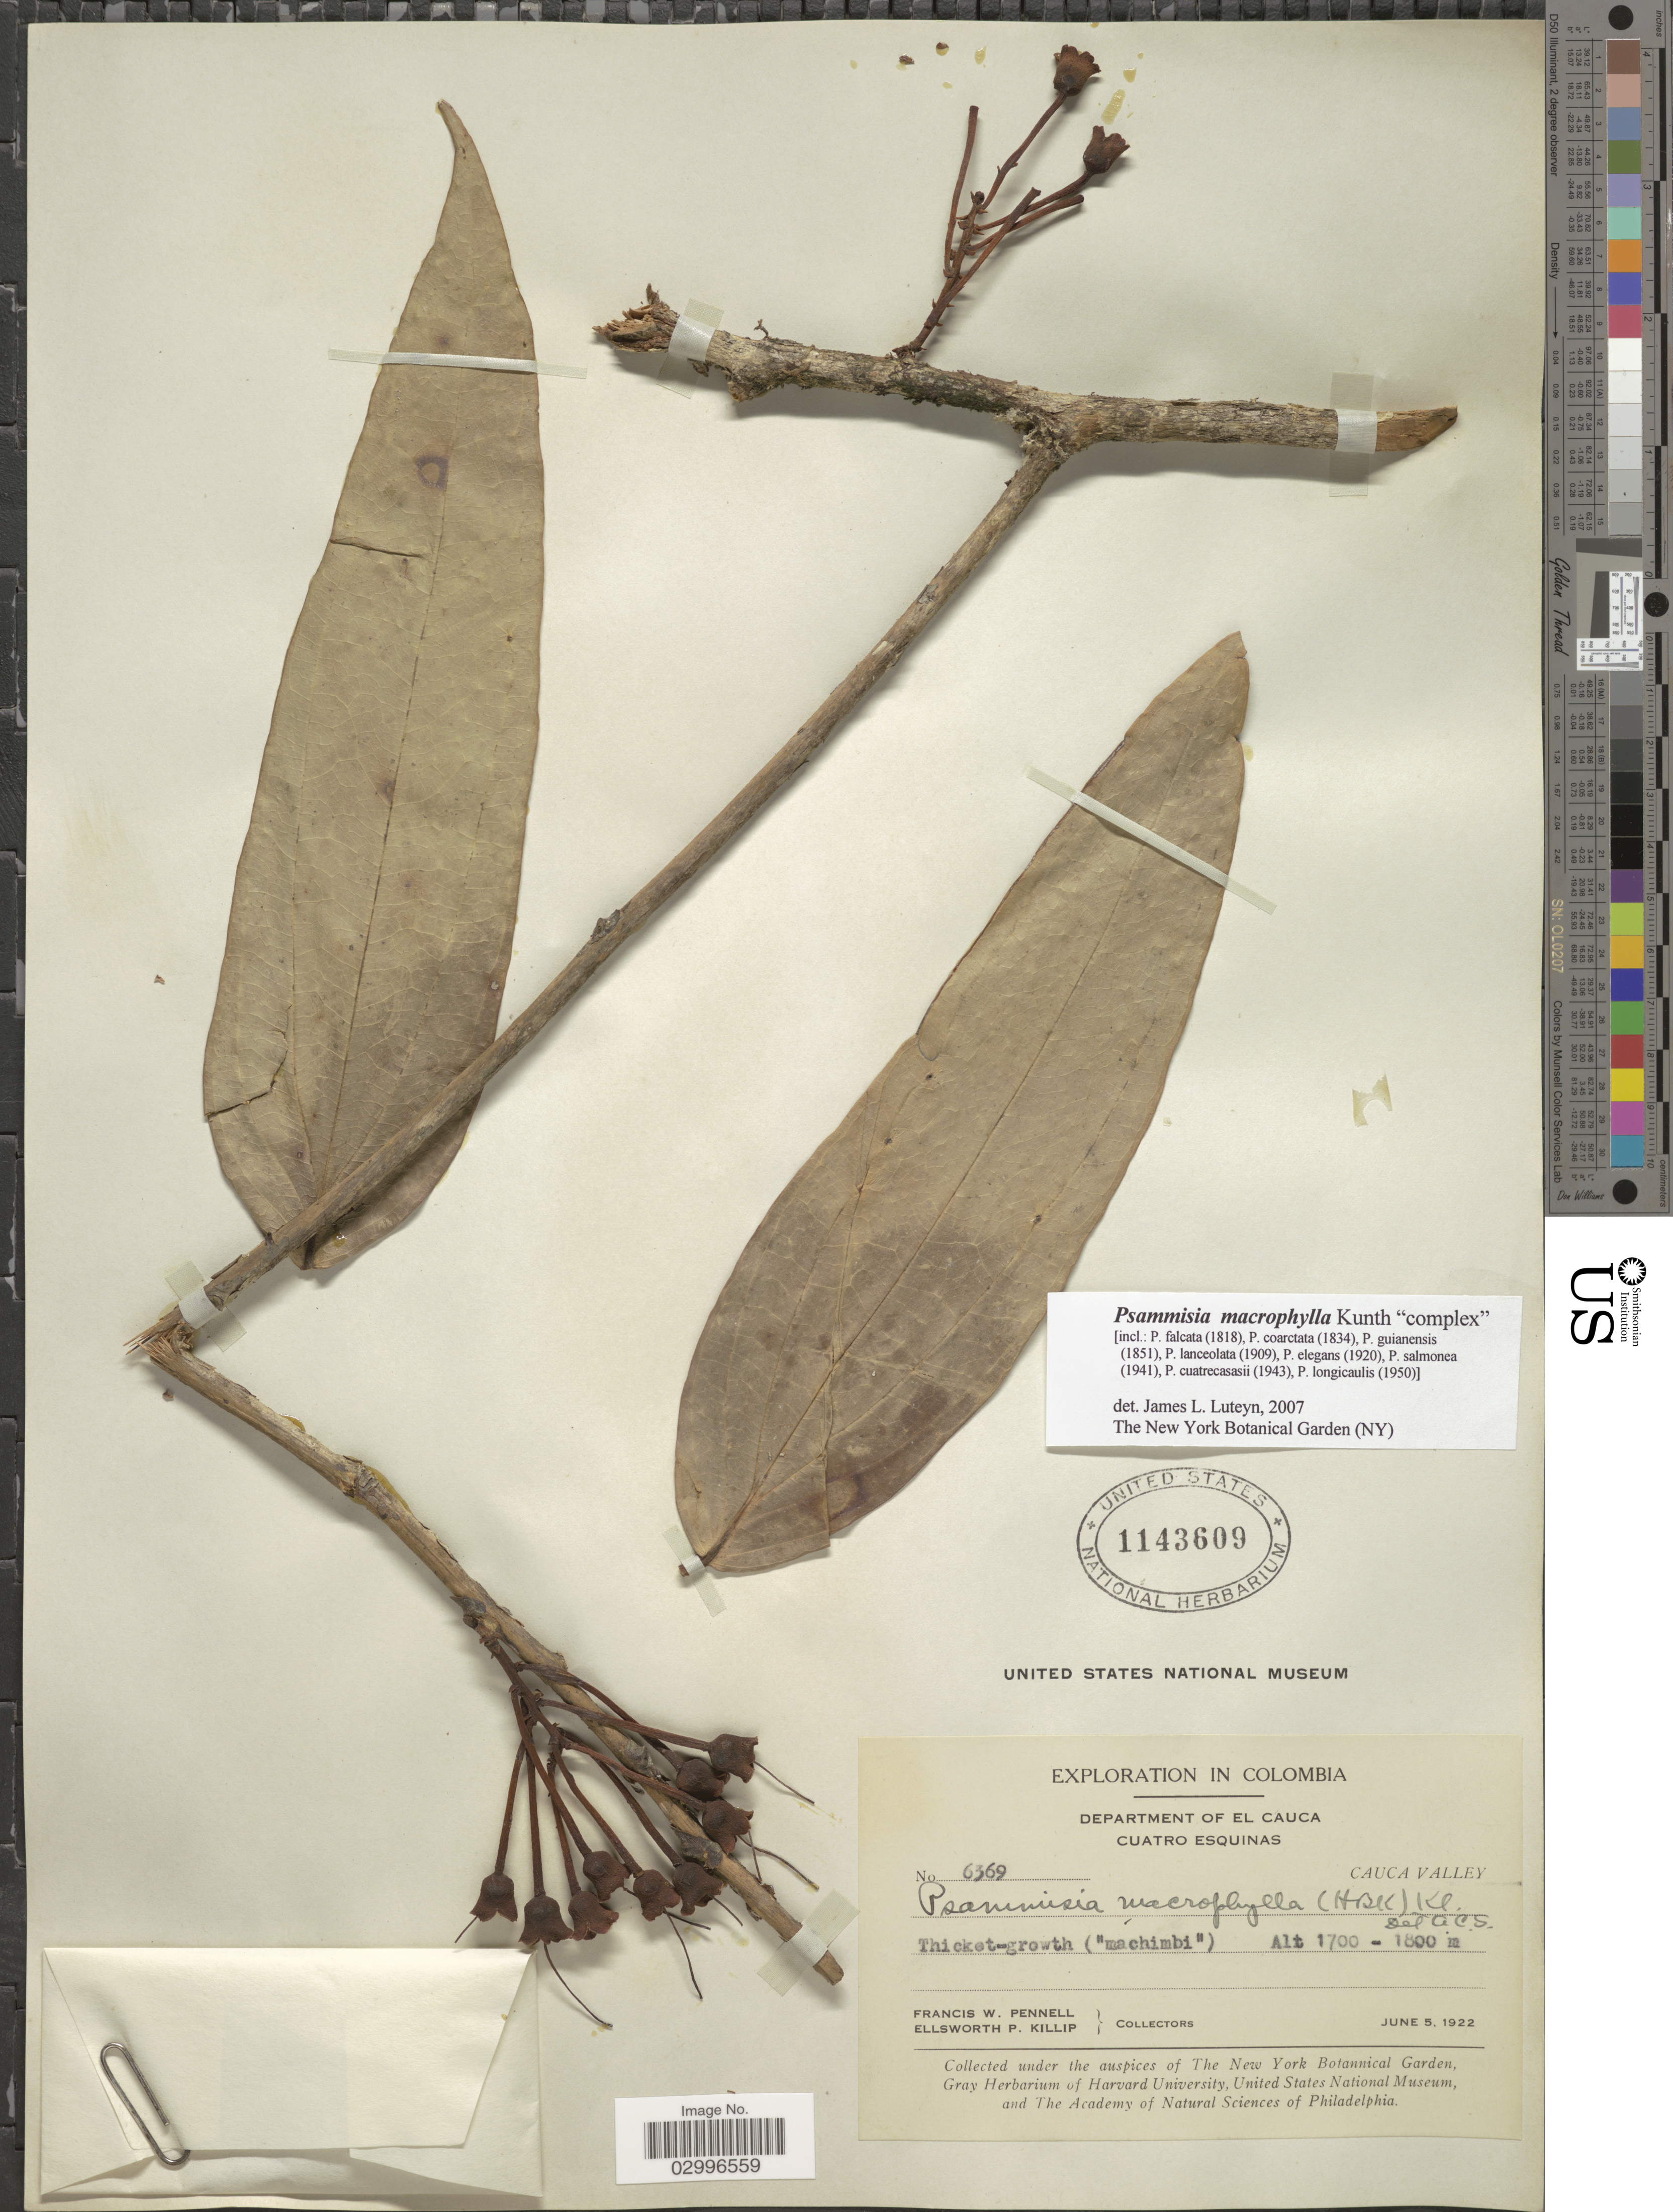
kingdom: Plantae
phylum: Tracheophyta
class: Magnoliopsida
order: Ericales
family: Ericaceae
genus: Psammisia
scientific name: Psammisia macrophylla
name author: (Kunth) Klotzsch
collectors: F. W. Pennell & E. P. Killip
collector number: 6369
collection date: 1922-06-05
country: Colombia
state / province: Cauca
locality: Department of el Cauca. Cuatro Esquinas. Cauca Valley.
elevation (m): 1700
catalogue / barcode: US 1143609